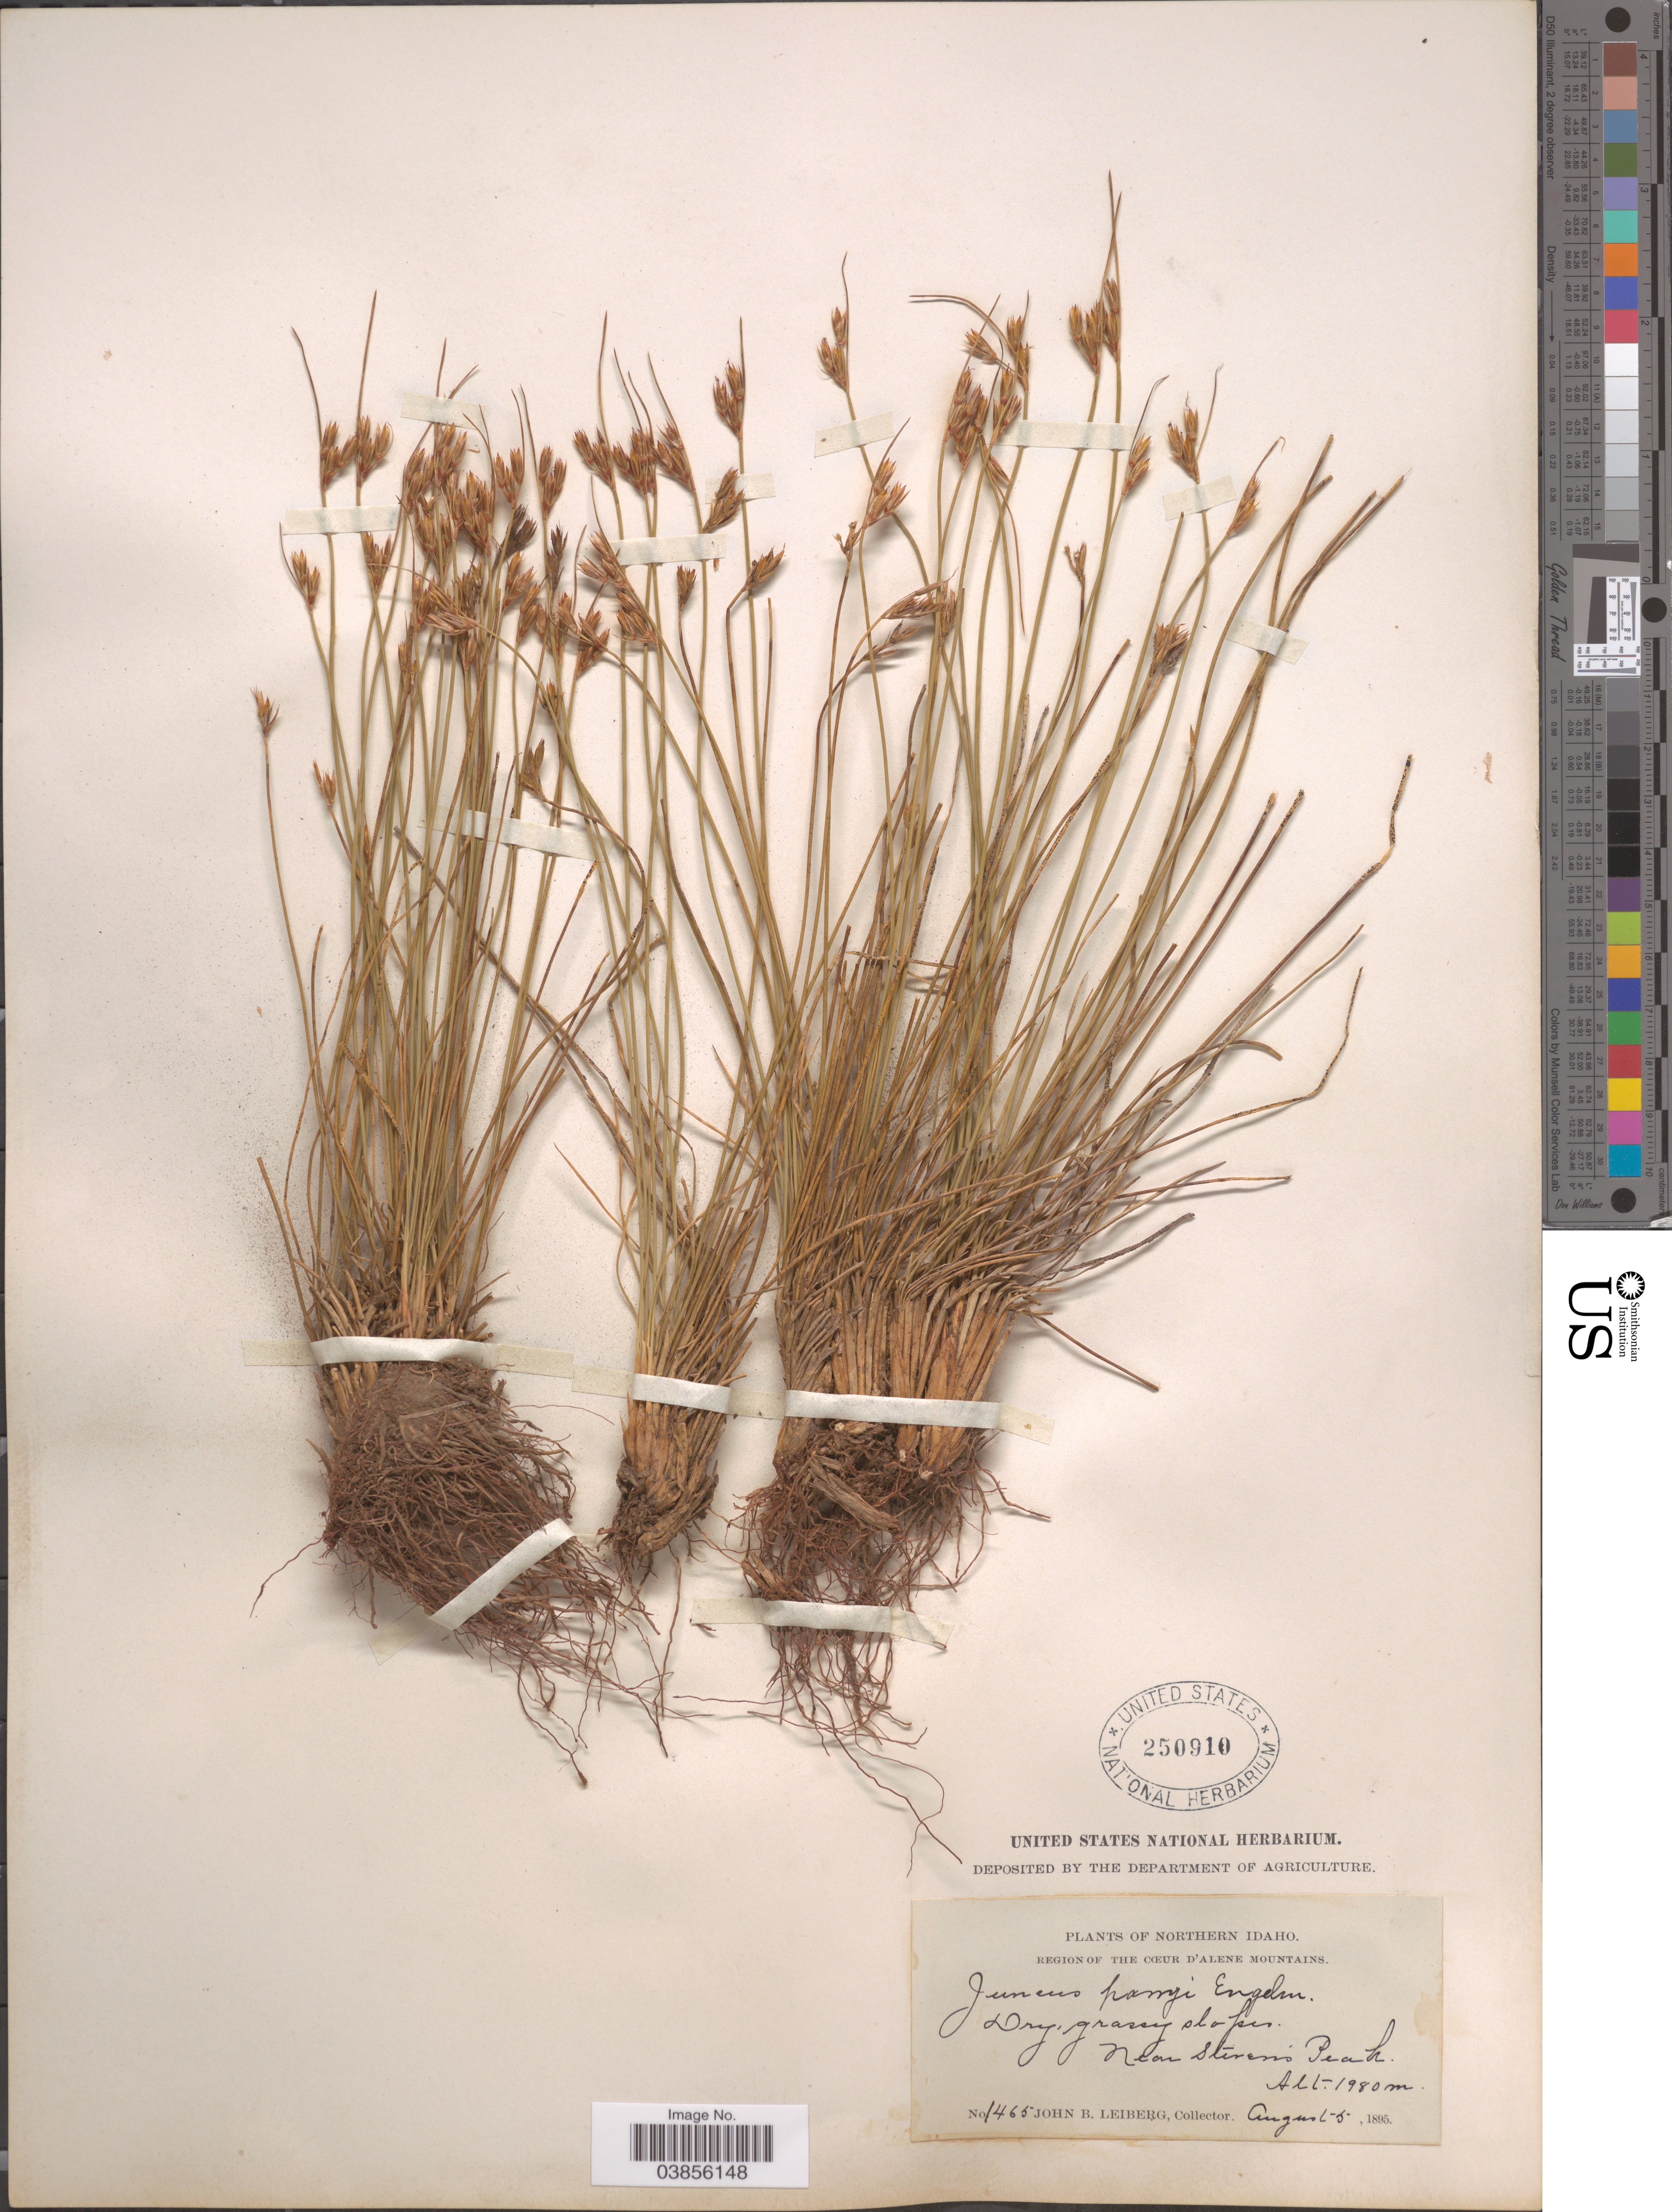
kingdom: Plantae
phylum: Tracheophyta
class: Liliopsida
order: Poales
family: Juncaceae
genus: Juncus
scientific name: Juncus parryi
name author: Engelm.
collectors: J. B. Leiberg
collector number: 1465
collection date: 1895-08-05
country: United States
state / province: Idaho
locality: Northern Idaho. Region of the Cœur D'Alene Mountains. Near Steven's Peak.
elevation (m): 1980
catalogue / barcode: US 250910